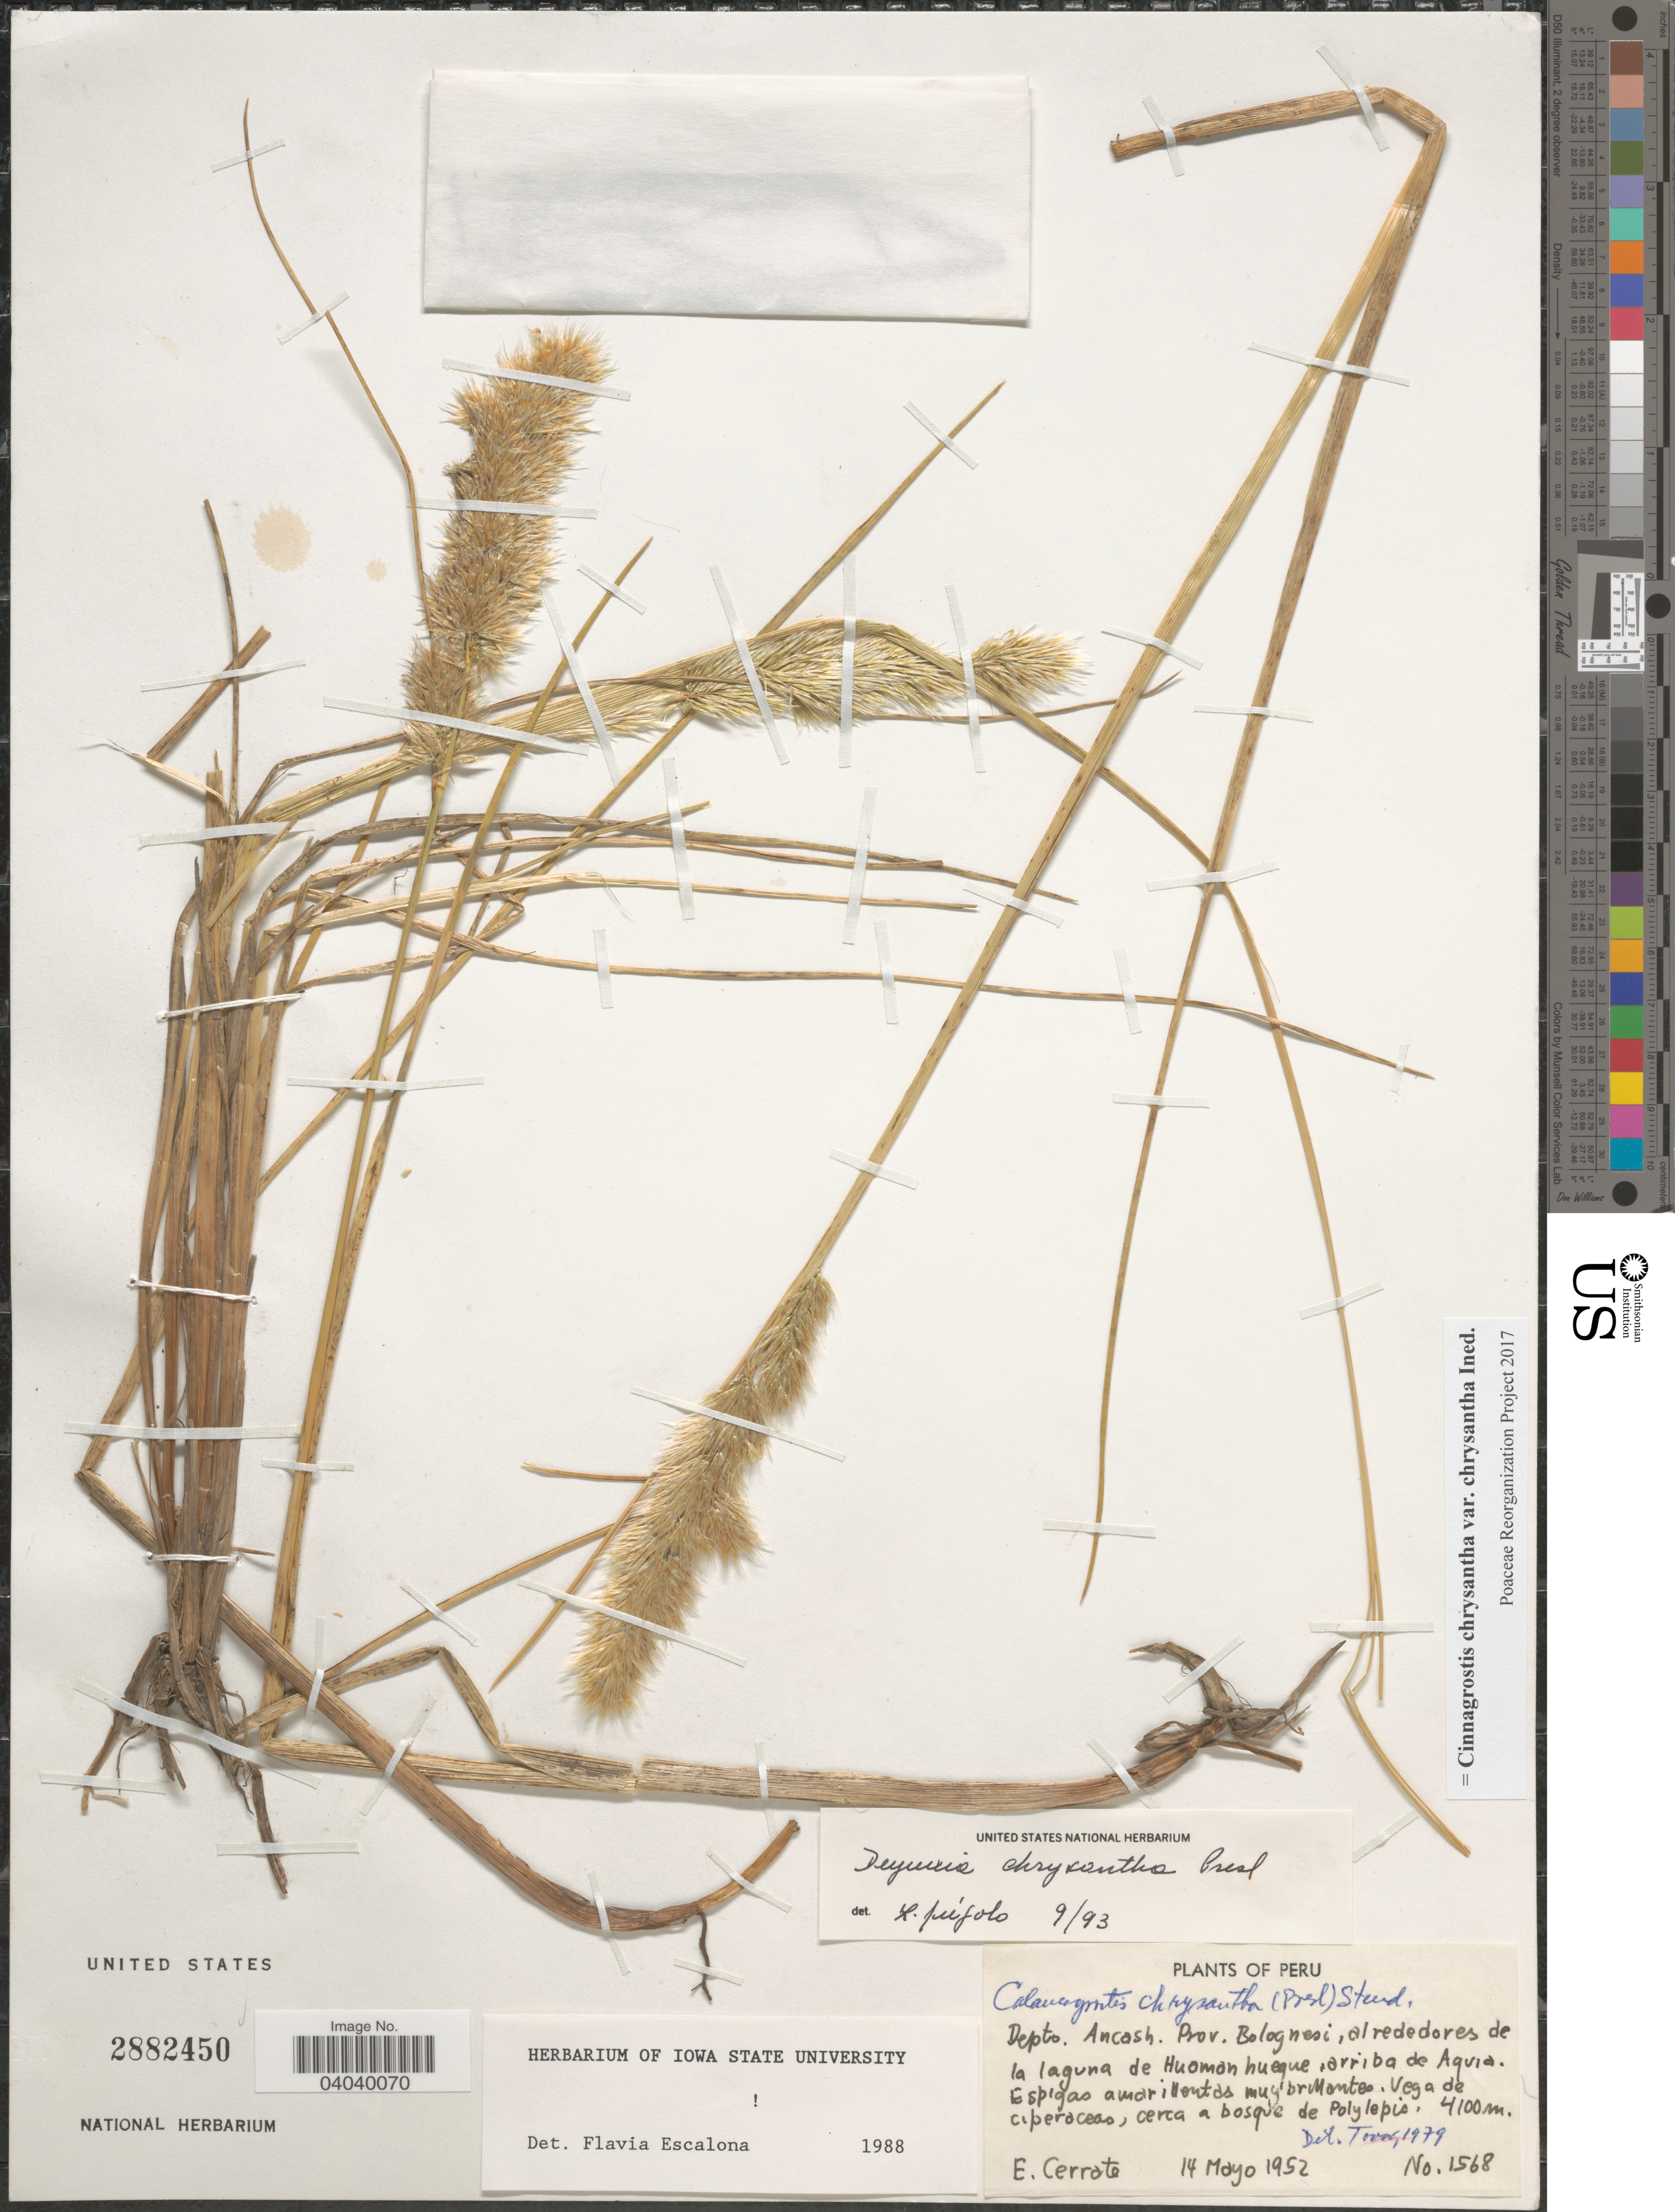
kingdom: Plantae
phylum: Tracheophyta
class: Liliopsida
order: Poales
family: Poaceae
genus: Deschampsia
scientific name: Deschampsia chrysantha var. chrysantha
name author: (J. Presl) Saarela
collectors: E. Cerrate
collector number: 1568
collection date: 1952-05-14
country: Peru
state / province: Ancash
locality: Depto. Ancash. Prov. Bolognesi, alrededores de la laguna de Huamanhueque, arriba de Aquia.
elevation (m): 4100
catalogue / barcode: US 2882450